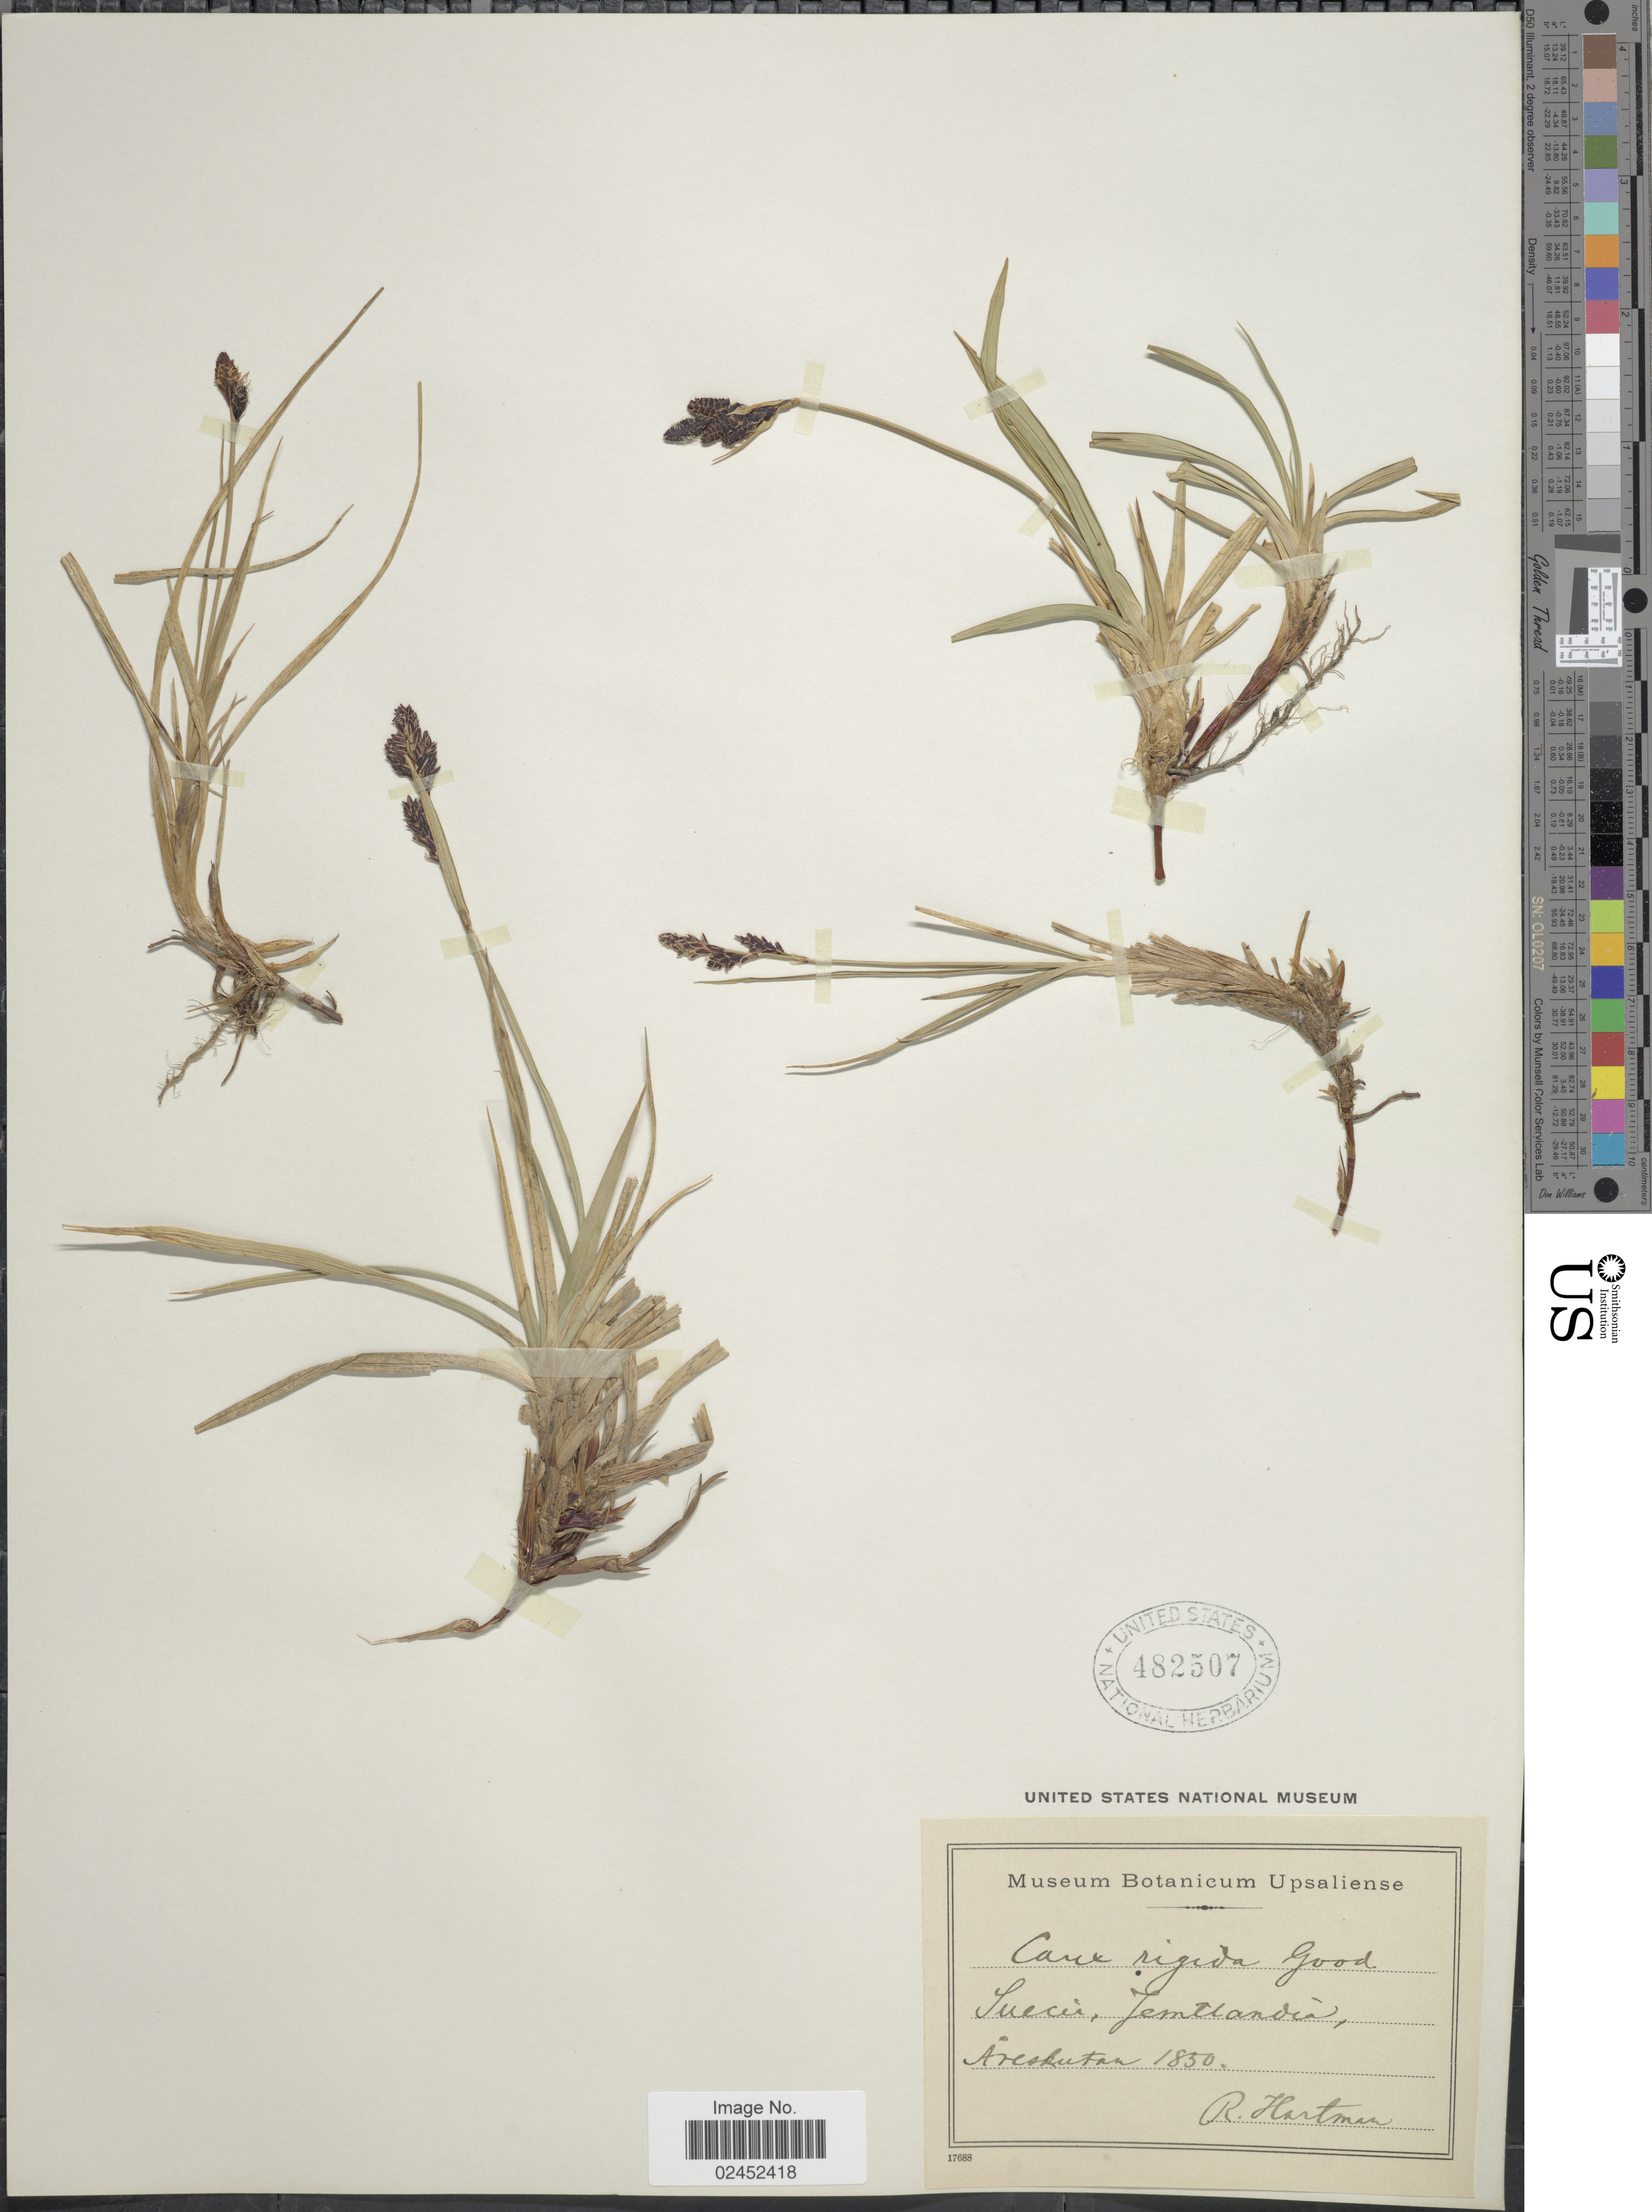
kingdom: Plantae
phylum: Tracheophyta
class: Liliopsida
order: Poales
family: Cyperaceae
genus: Carex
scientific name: Carex bigelowii subsp. bigelowii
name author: Torr. ex Schwein.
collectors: R. W. Hartman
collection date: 1850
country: Sweden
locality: Suecia. Jemtlantdia.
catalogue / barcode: US 482507